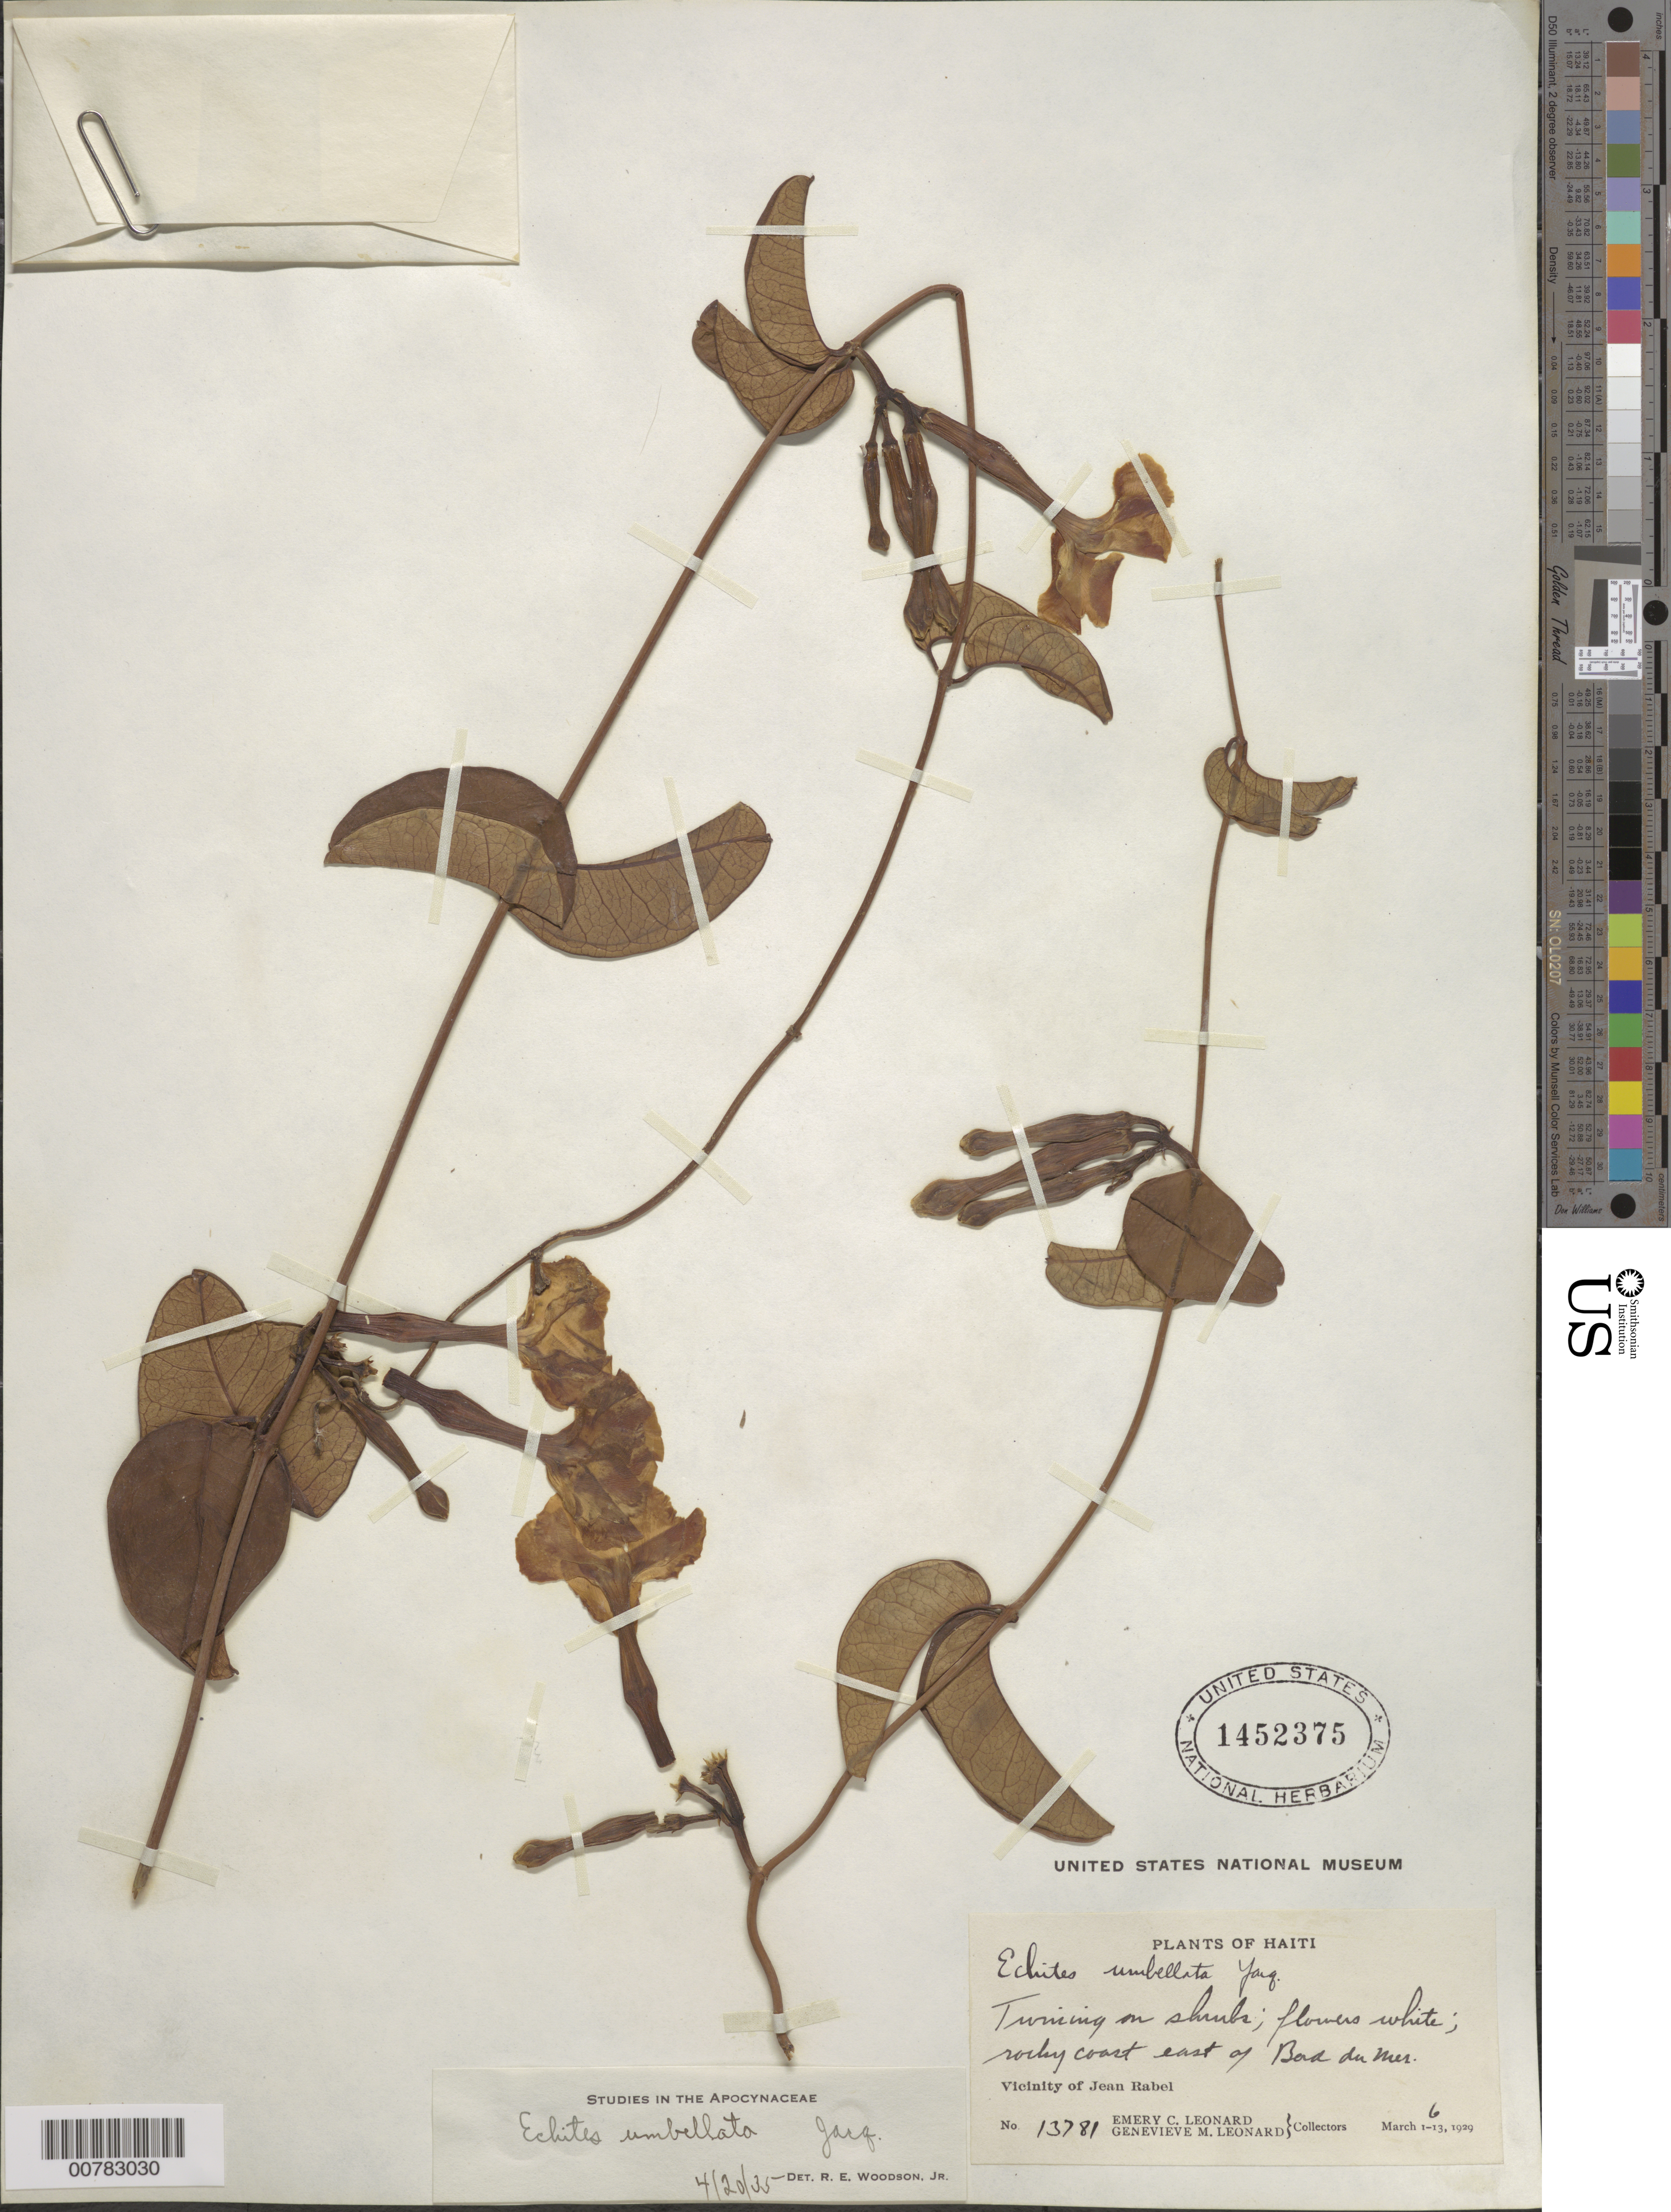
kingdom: Plantae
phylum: Tracheophyta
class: Magnoliopsida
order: Gentianales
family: Apocynaceae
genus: Echites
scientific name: Echites umbellatus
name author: Jacq.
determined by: Woodson, R. E., Jr.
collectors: E. C. Leonard & G. M. Leonard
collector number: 13781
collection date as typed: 06 Mar 1929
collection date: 1929-03-06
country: Haiti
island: Hispaniola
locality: Vicinity of Jean Rabel, east of Bord de Mer.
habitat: Rochy coast.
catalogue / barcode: US 1452375